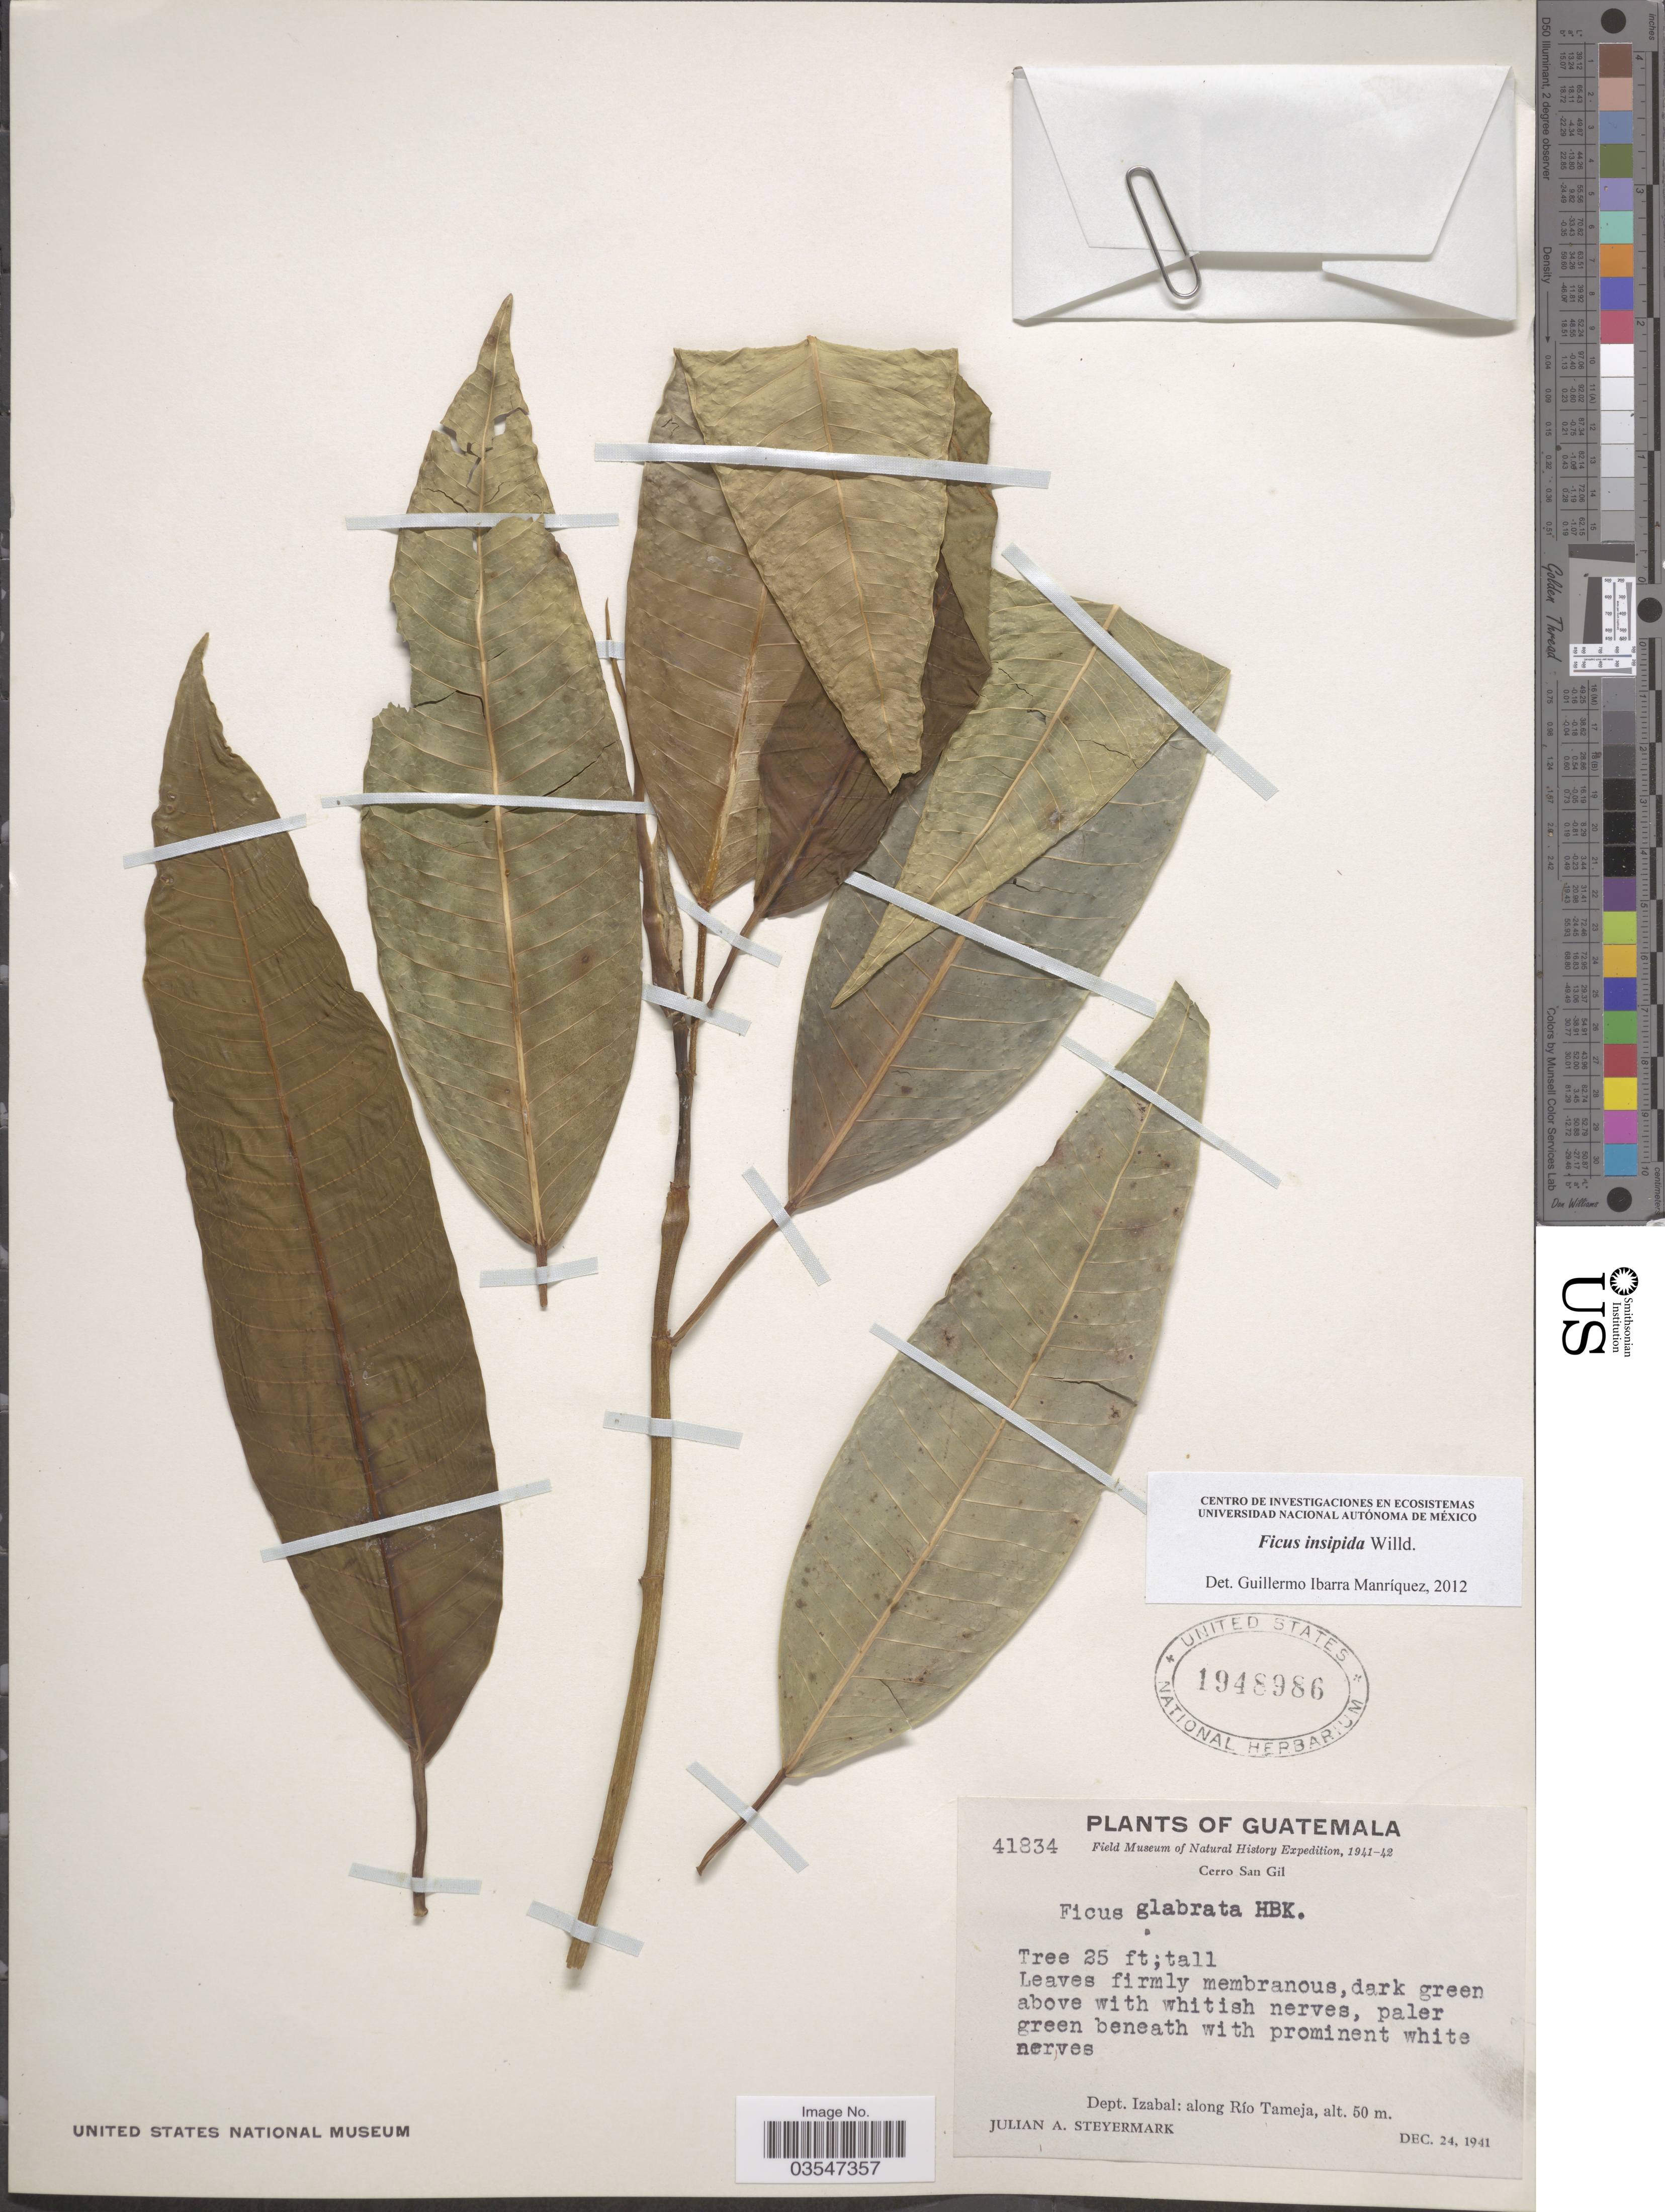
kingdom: Plantae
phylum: Tracheophyta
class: Magnoliopsida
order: Rosales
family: Moraceae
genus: Ficus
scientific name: Ficus insipida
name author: Willd.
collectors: J. Steyermark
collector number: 41834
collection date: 1941-12-24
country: Guatemala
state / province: Izabal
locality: Cerro San Gil Dept. Izabal: along Río Tameja.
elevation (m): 50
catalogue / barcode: US 1948986